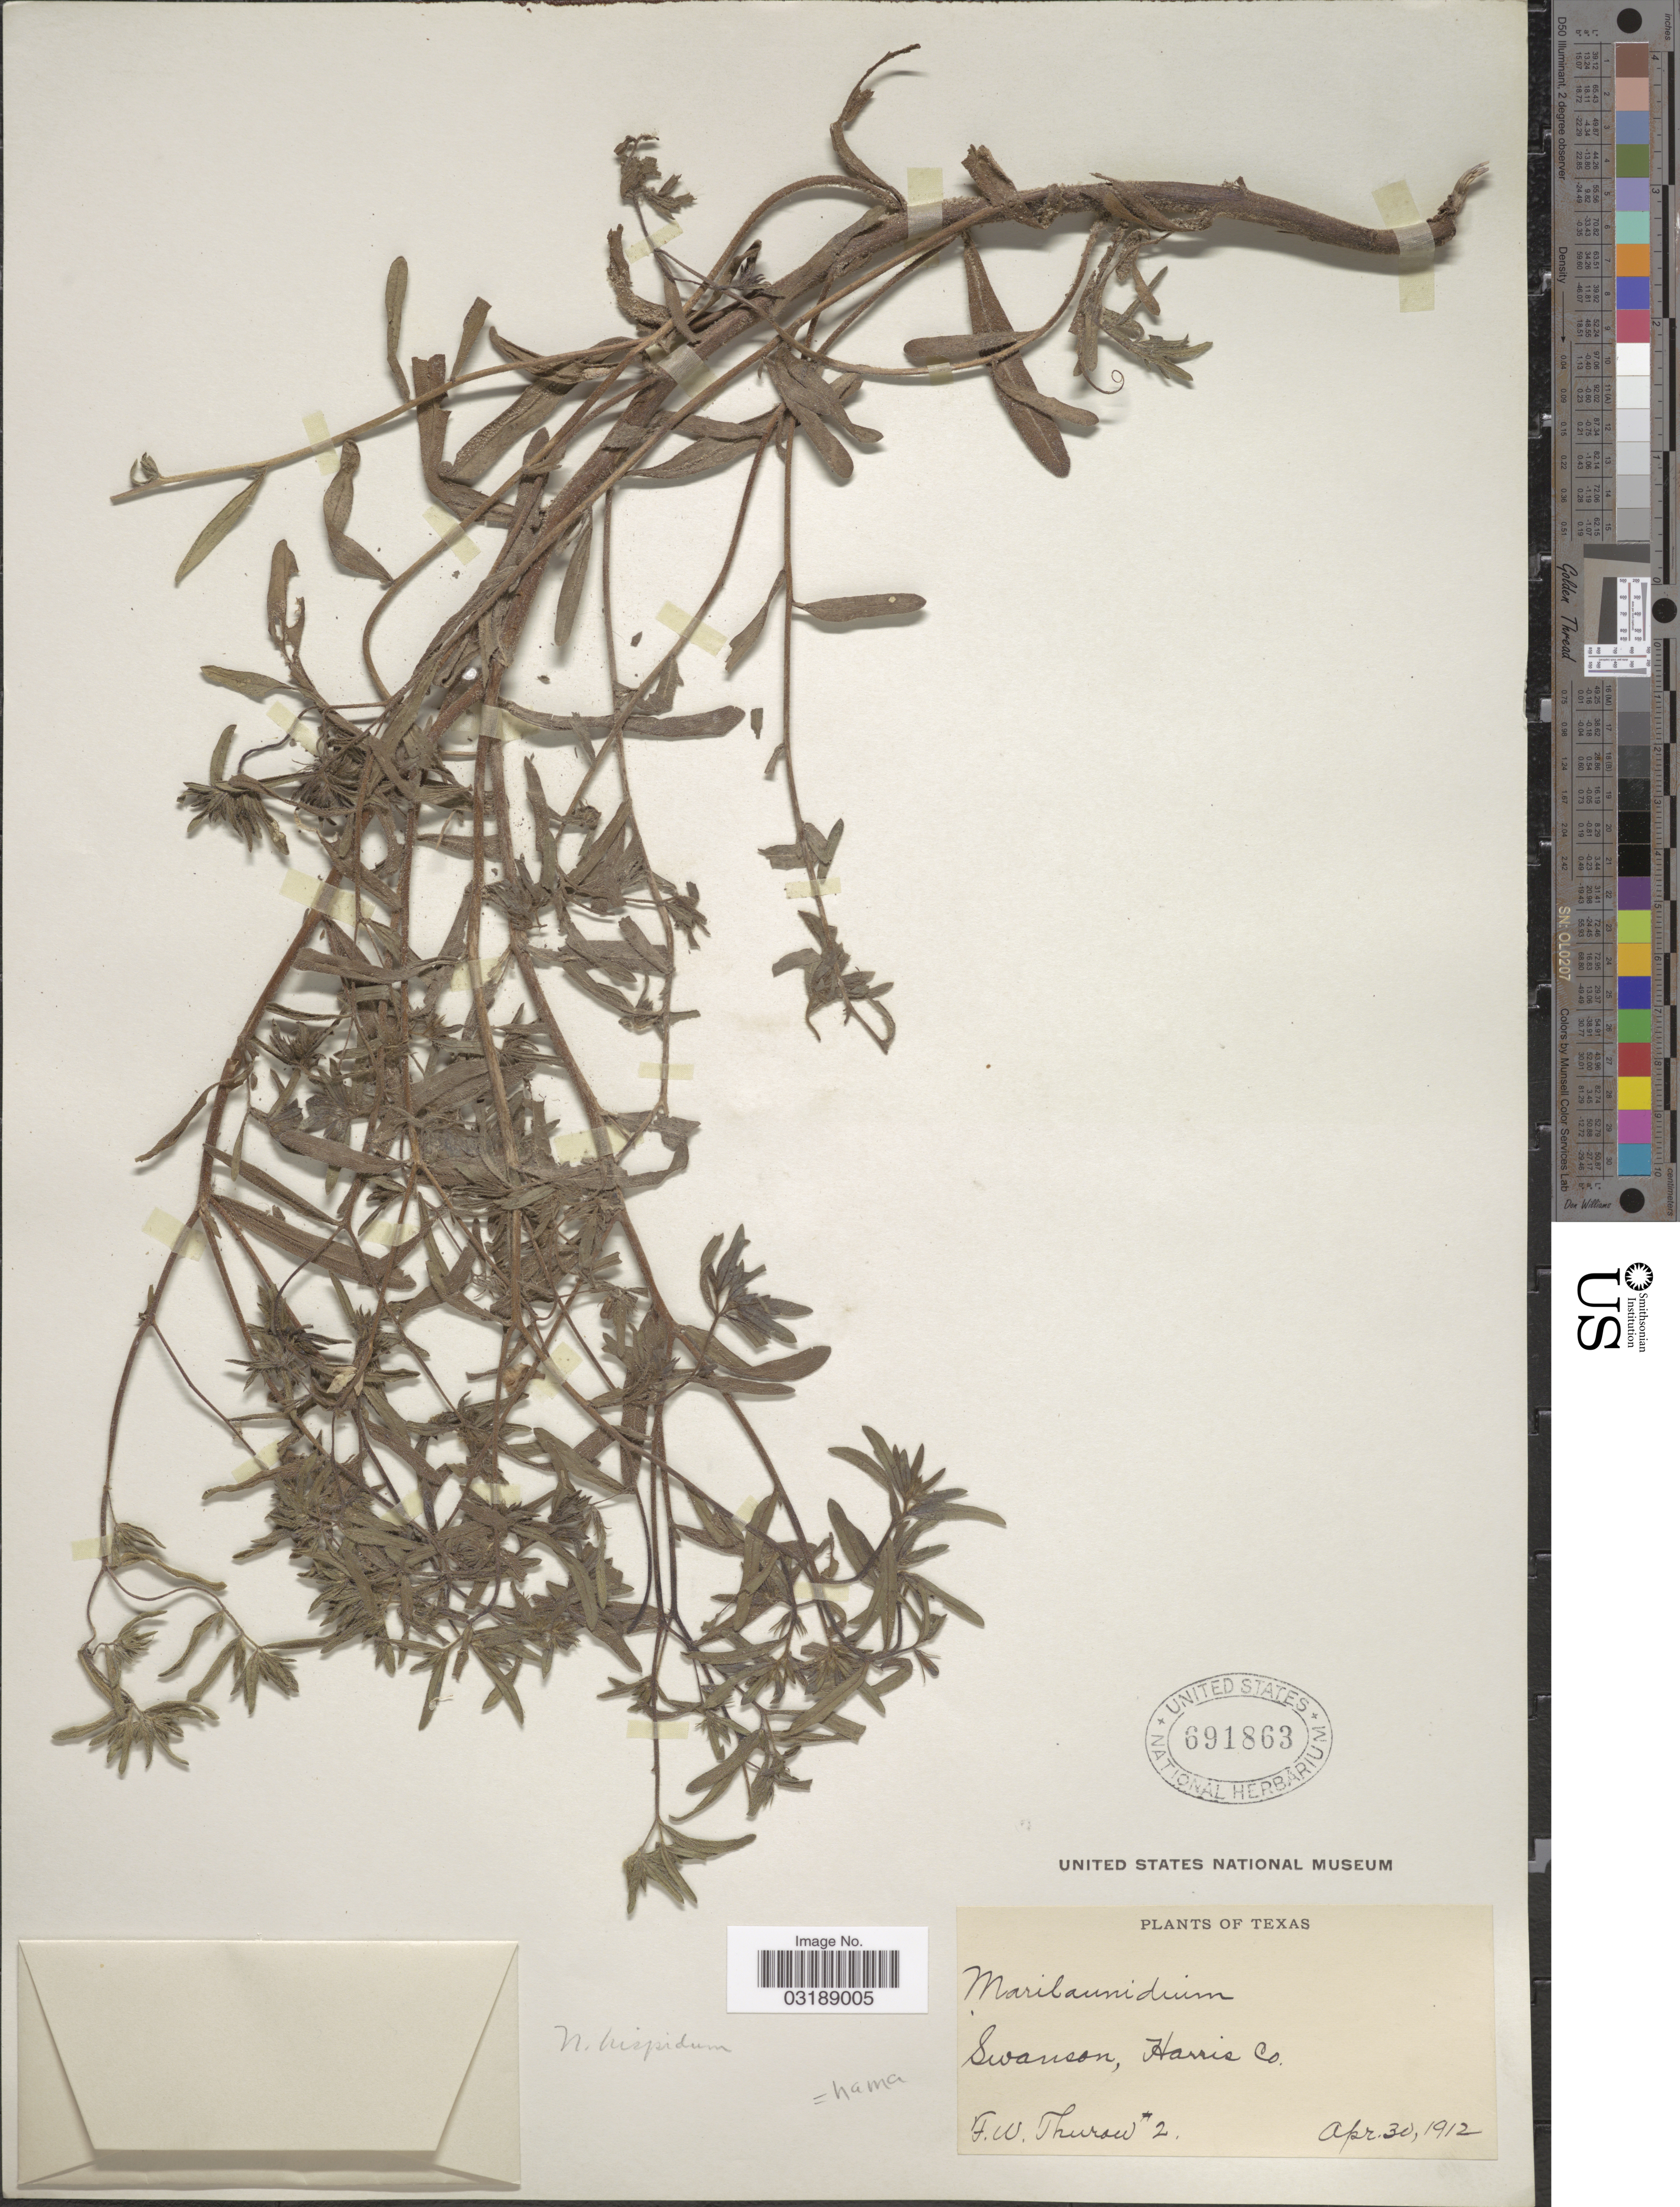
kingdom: Plantae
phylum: Tracheophyta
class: Magnoliopsida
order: Boraginales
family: Namaceae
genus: Nama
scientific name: Nama hispida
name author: A. Gray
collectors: F. W. Thurow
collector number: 2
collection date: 1912-04-30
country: United States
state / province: Texas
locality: Swanson, Harris Co.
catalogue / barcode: US 691863